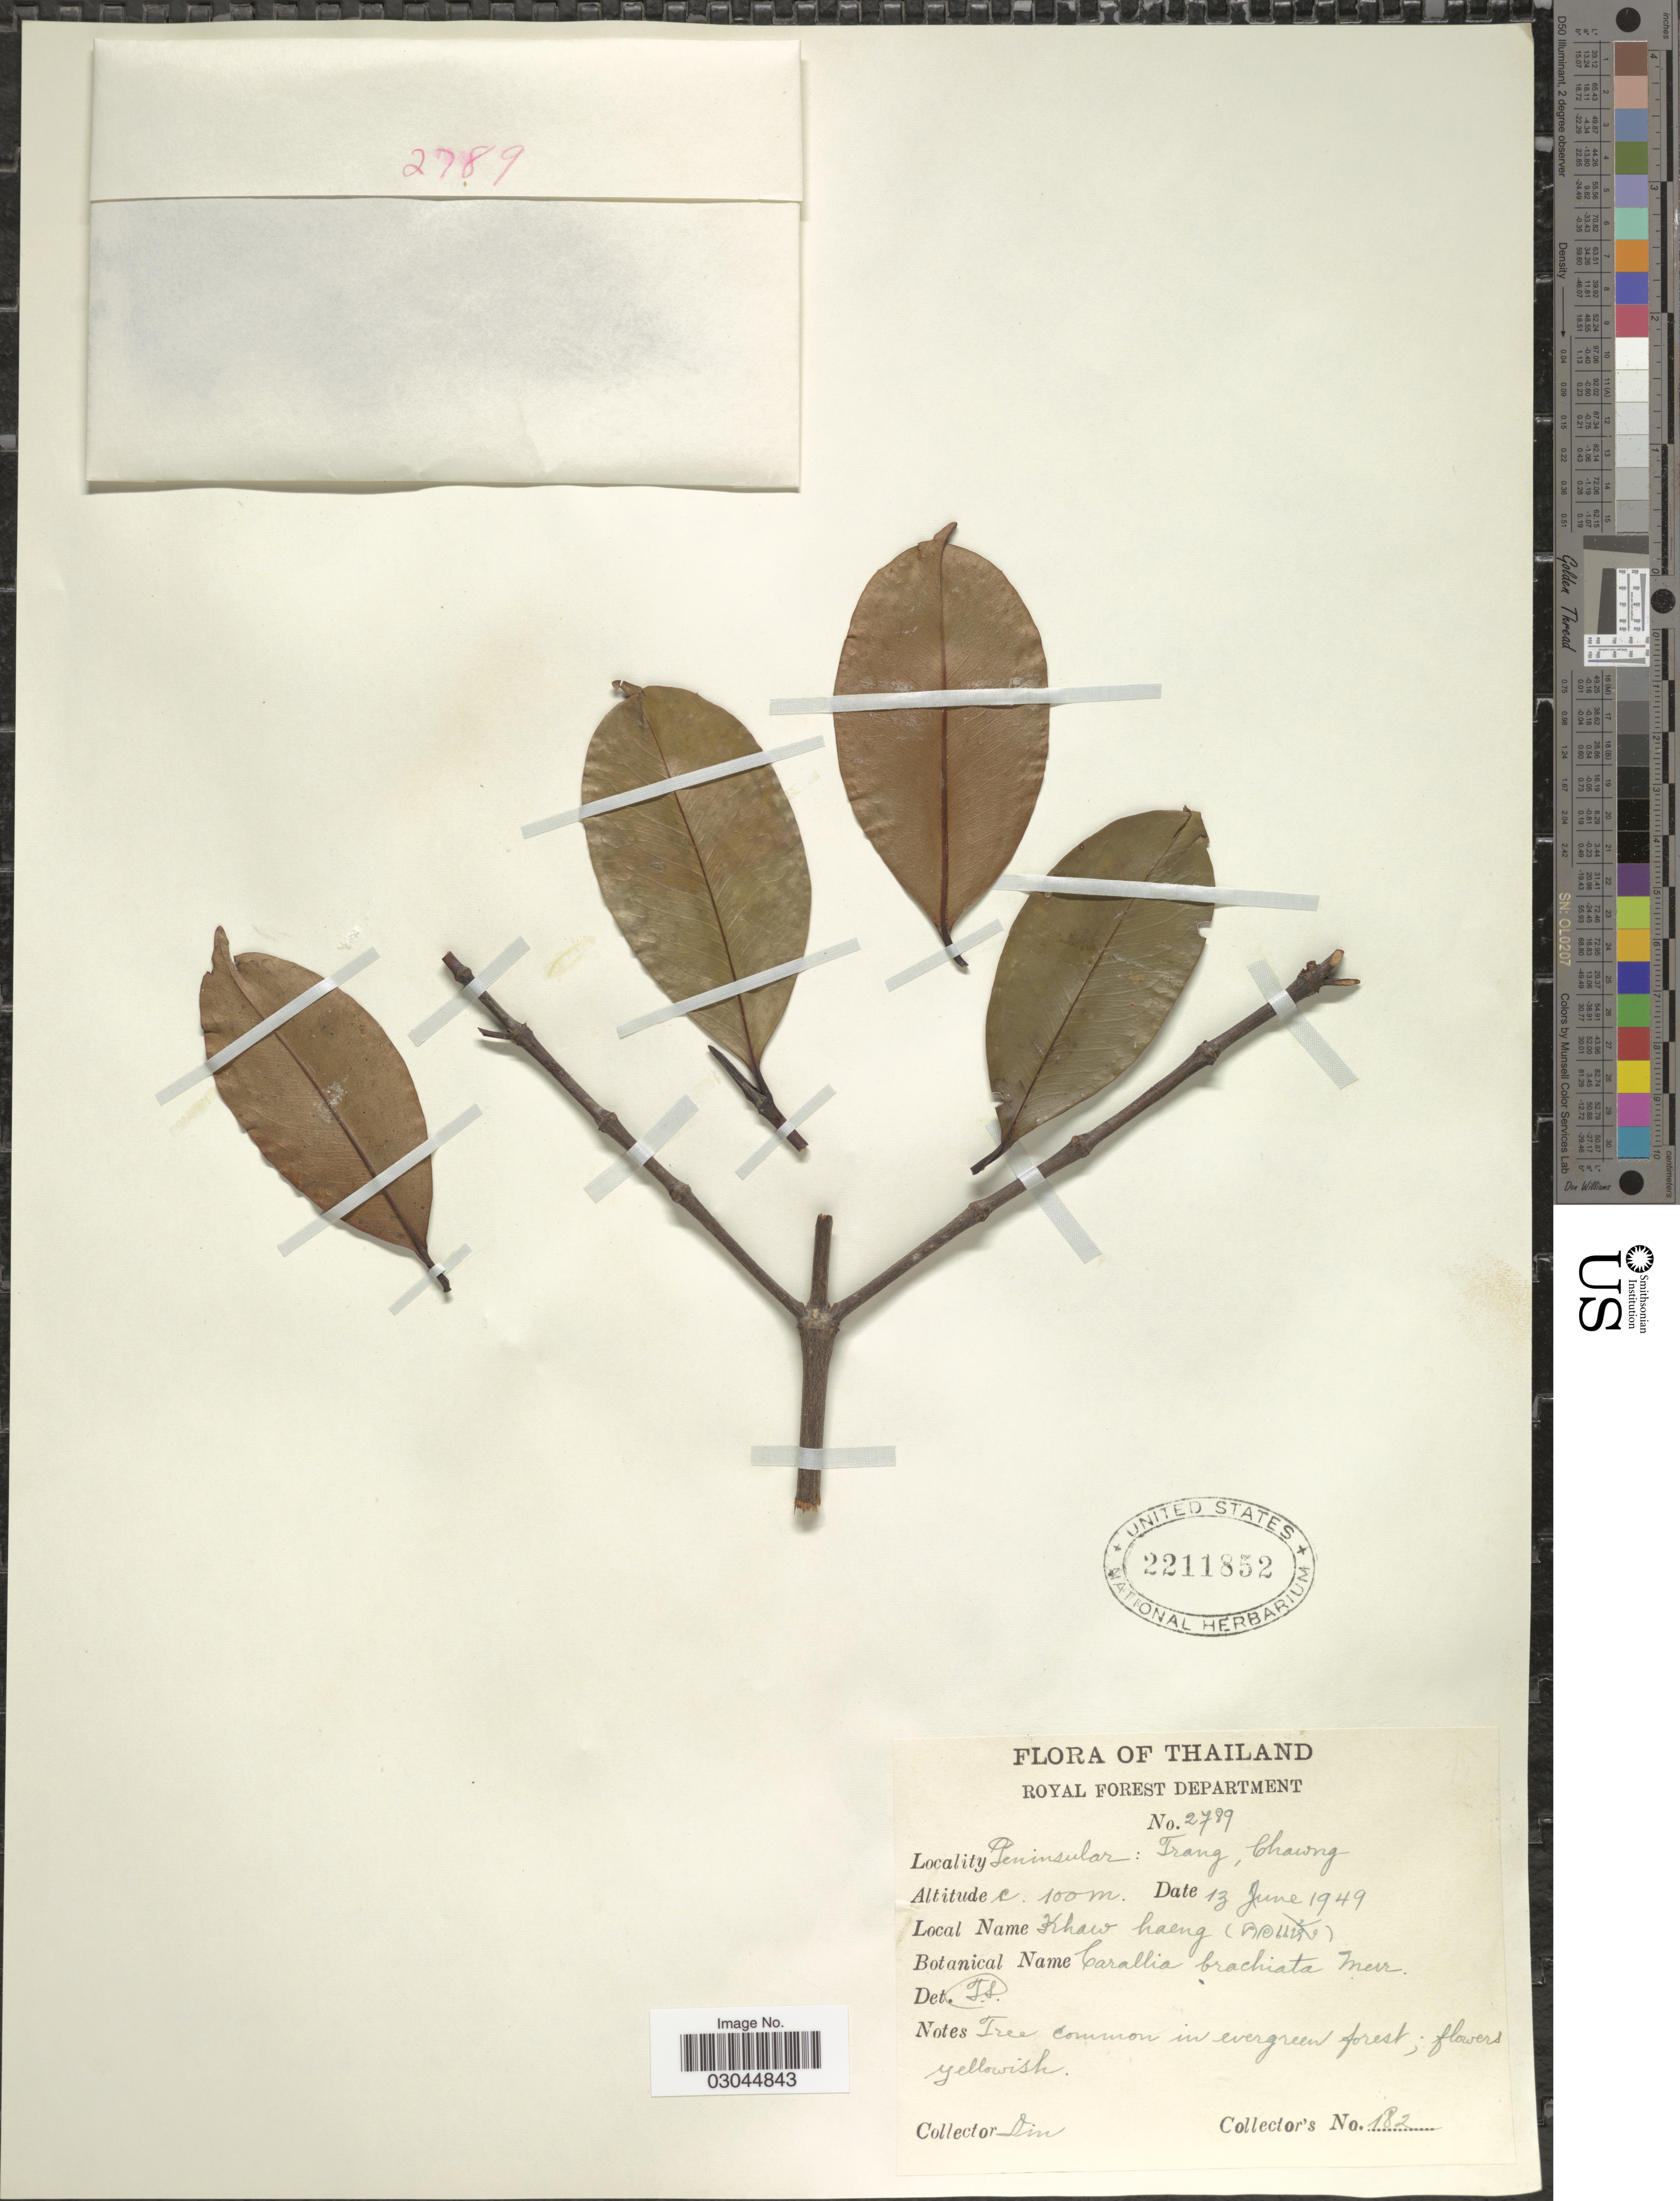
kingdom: Plantae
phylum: Tracheophyta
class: Magnoliopsida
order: Malpighiales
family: Rhizophoraceae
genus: Carallia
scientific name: Carallia brachiata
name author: (Lour.) Merr.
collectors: Din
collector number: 182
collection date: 1949-06-13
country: Thailand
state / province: Trang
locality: Peninsular: Chawng.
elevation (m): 100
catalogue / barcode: US 2211852